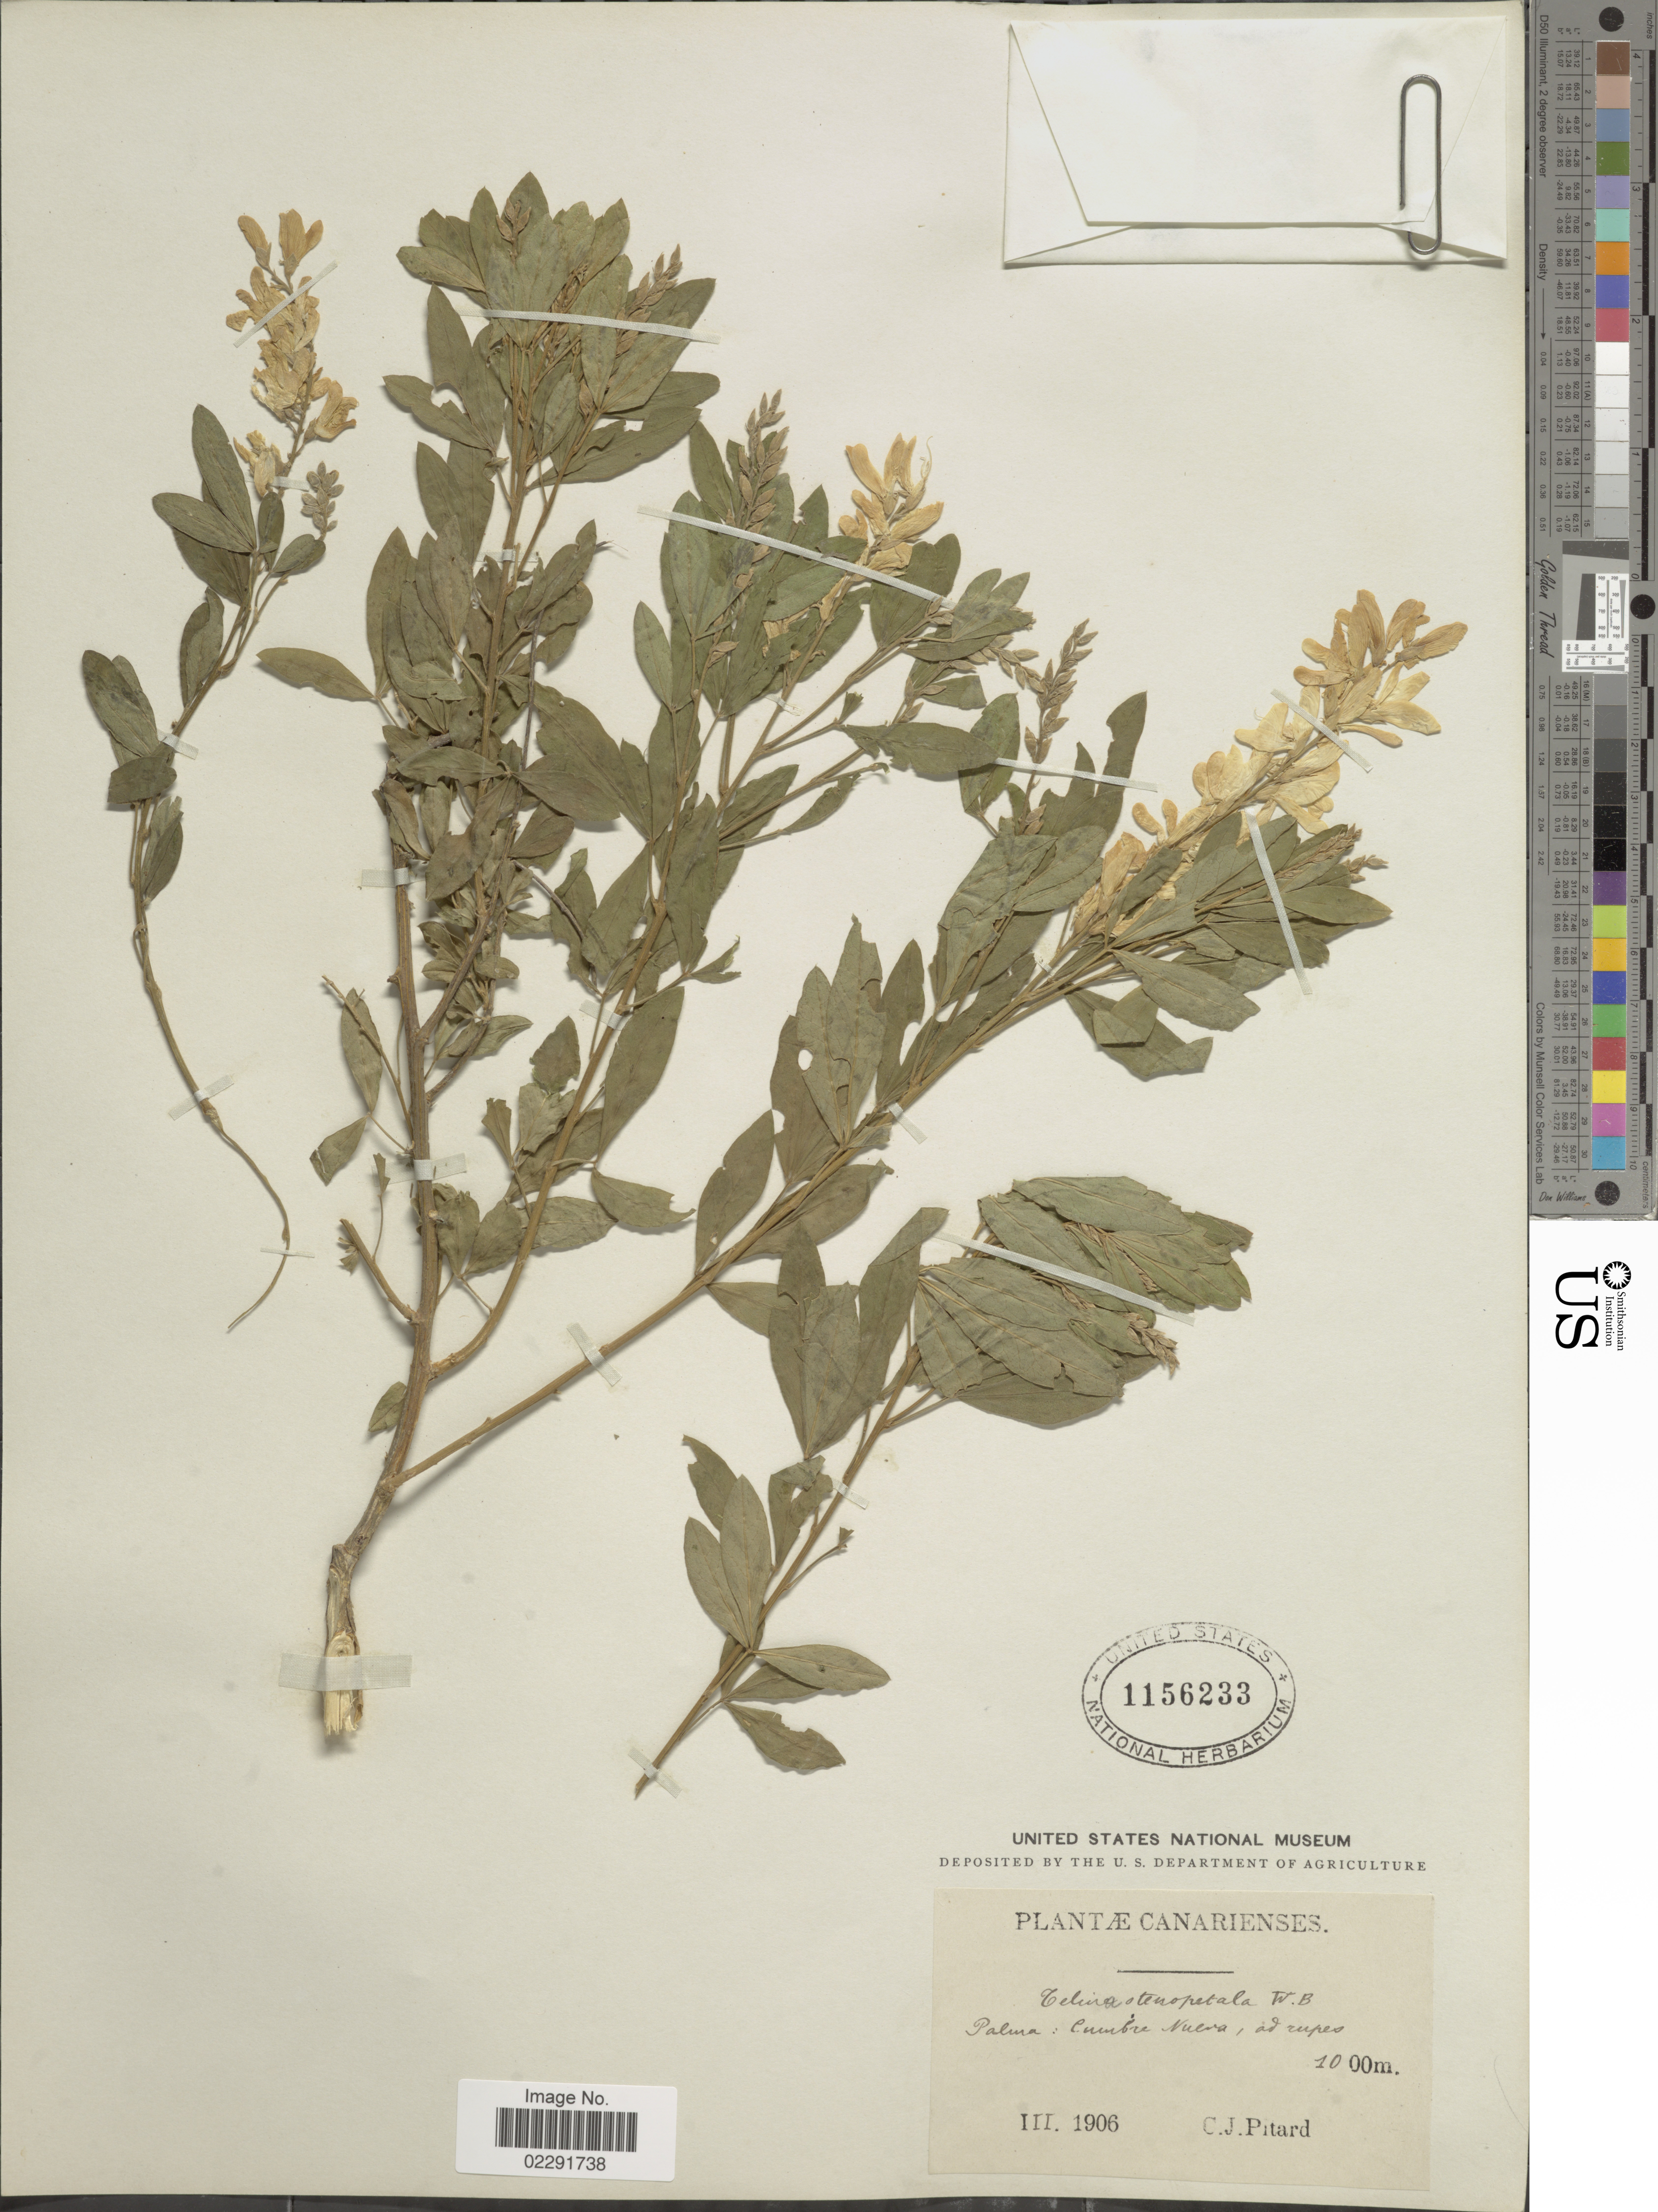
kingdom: Plantae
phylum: Tracheophyta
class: Magnoliopsida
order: Fabales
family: Fabaceae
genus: Genista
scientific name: Genista stenopetala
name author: (Webb) Berthel.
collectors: C. Pitard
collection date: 1906-03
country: Spain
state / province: Canarias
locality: Palma: Cumbre Nueva, ad rupes.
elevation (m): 1000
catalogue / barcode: US 1156233